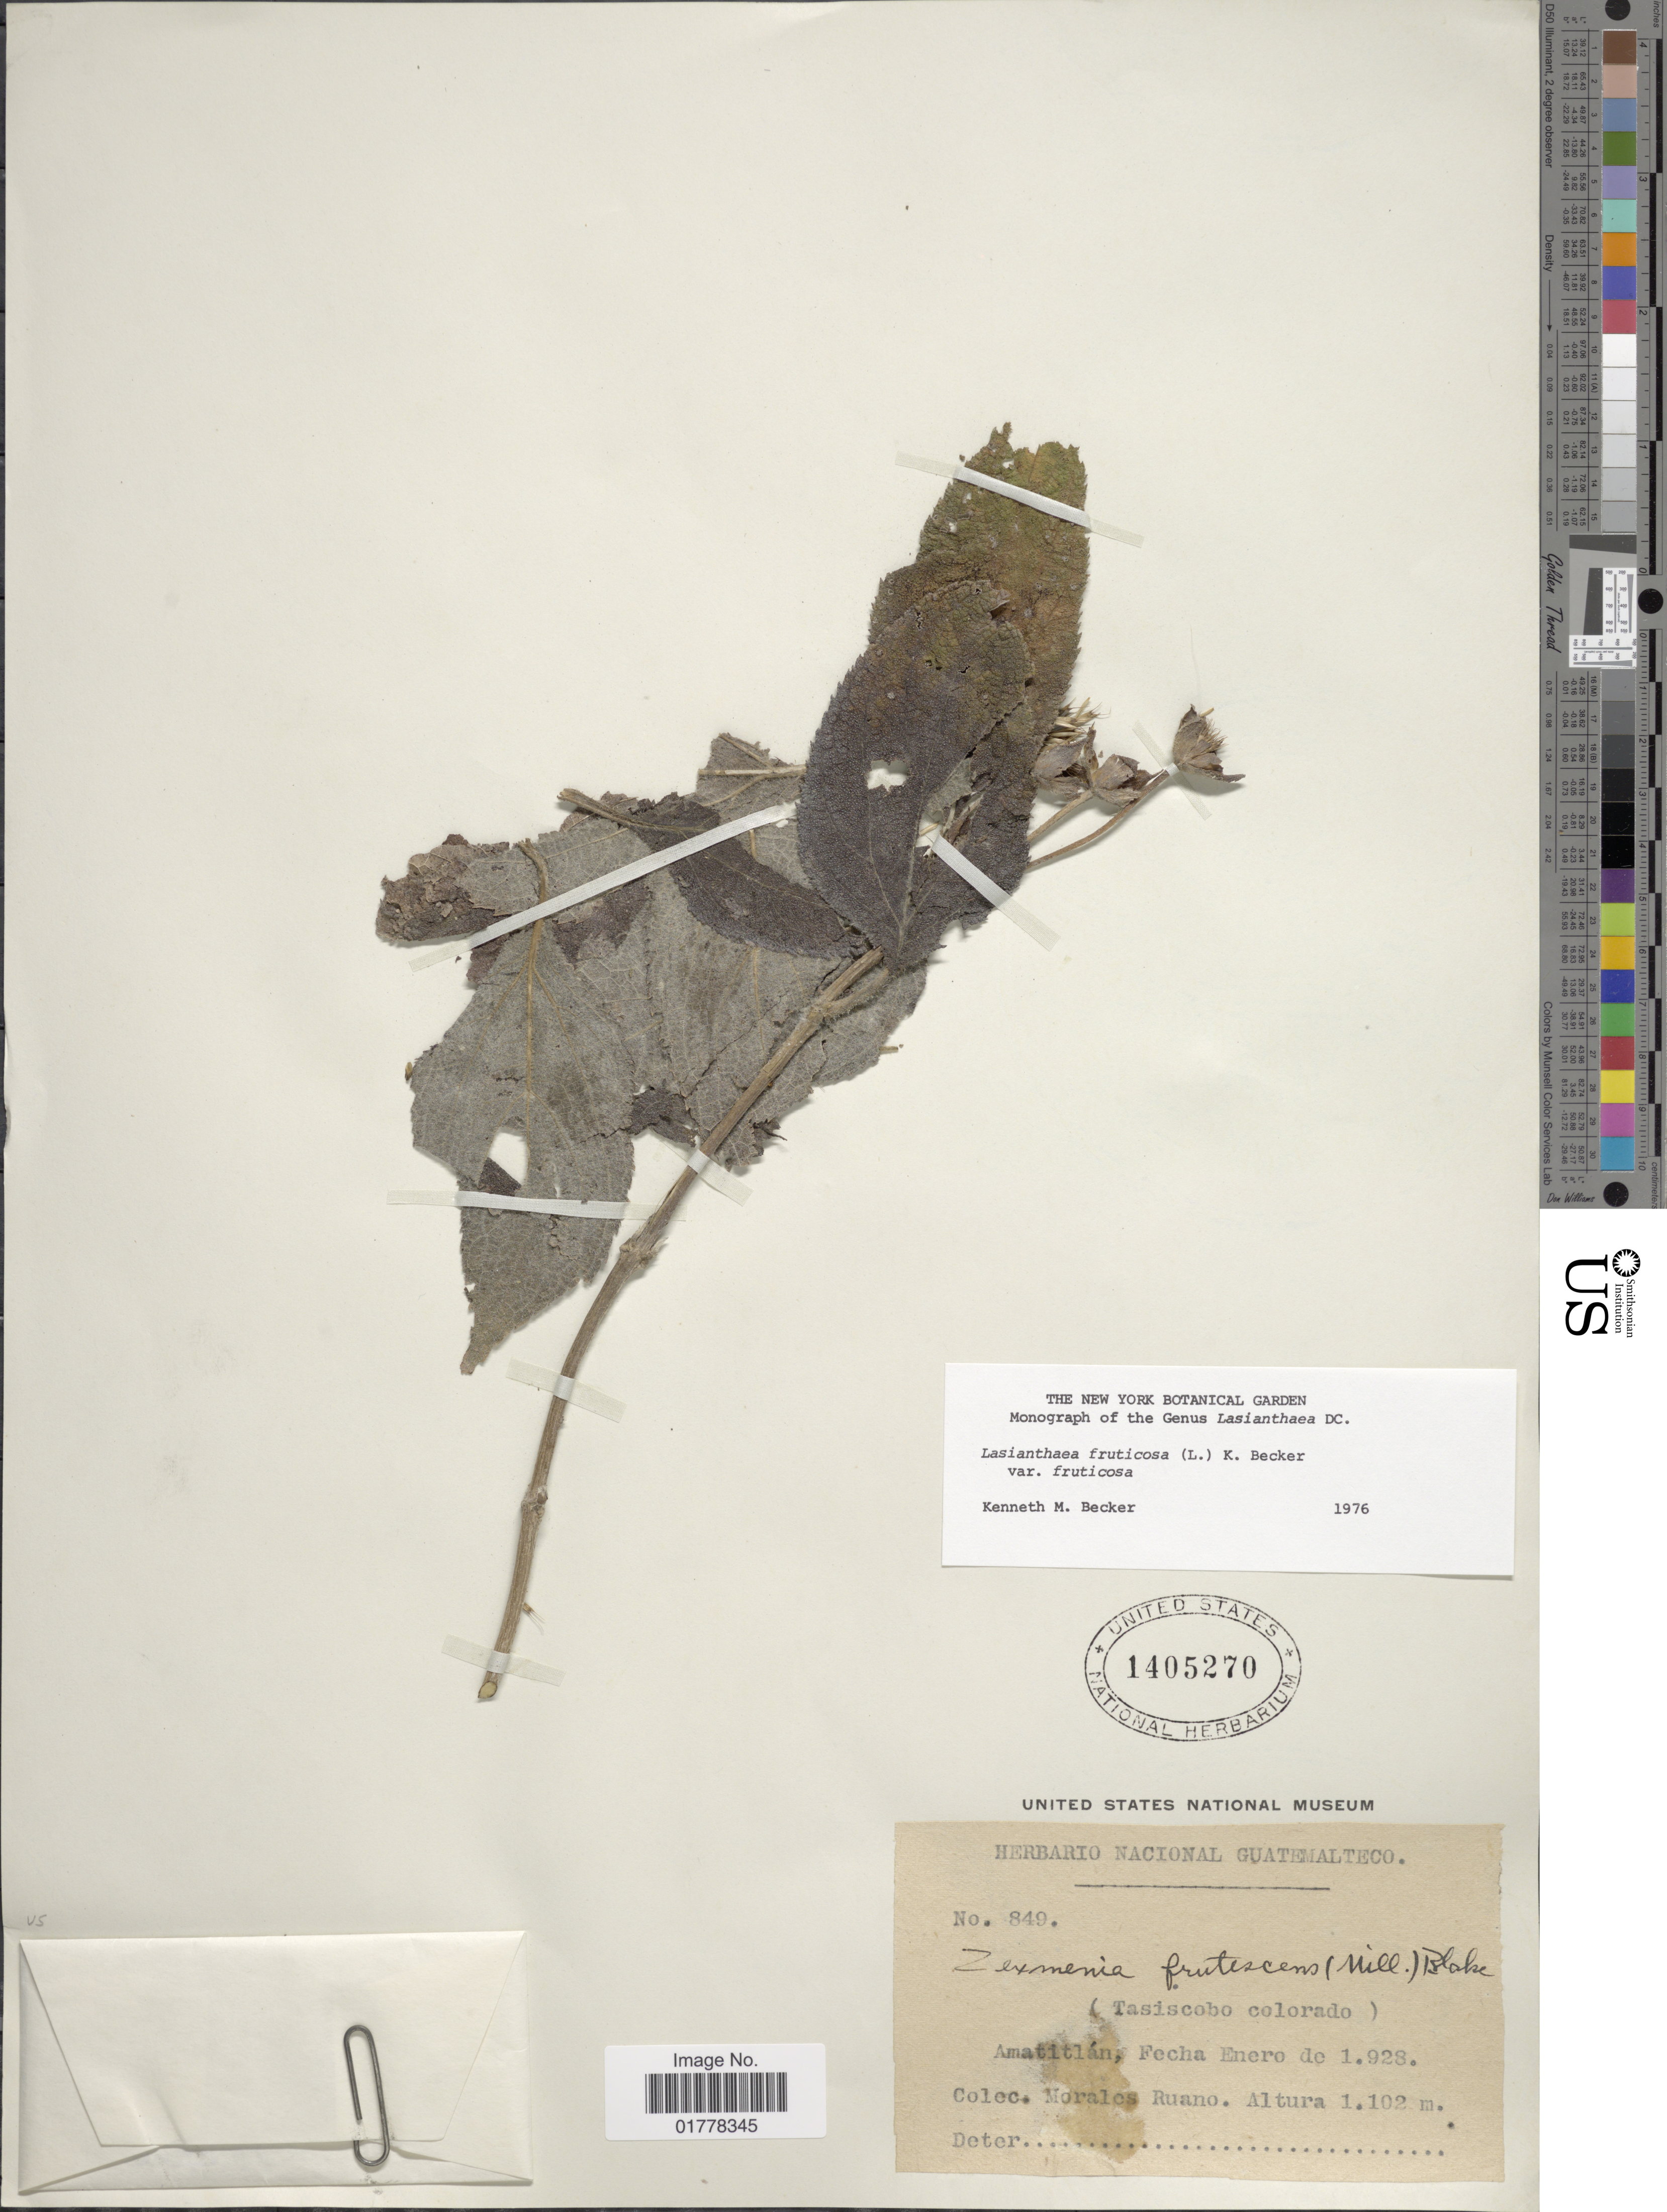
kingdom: Plantae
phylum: Tracheophyta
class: Magnoliopsida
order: Asterales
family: Asteraceae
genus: Lasianthaea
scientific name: Lasianthaea fruticosa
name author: (L.) K.M. Becker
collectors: M. Ruano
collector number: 849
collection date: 1928-01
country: Guatemala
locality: Amatitlán, Fecha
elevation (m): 1102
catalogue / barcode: US 1405270